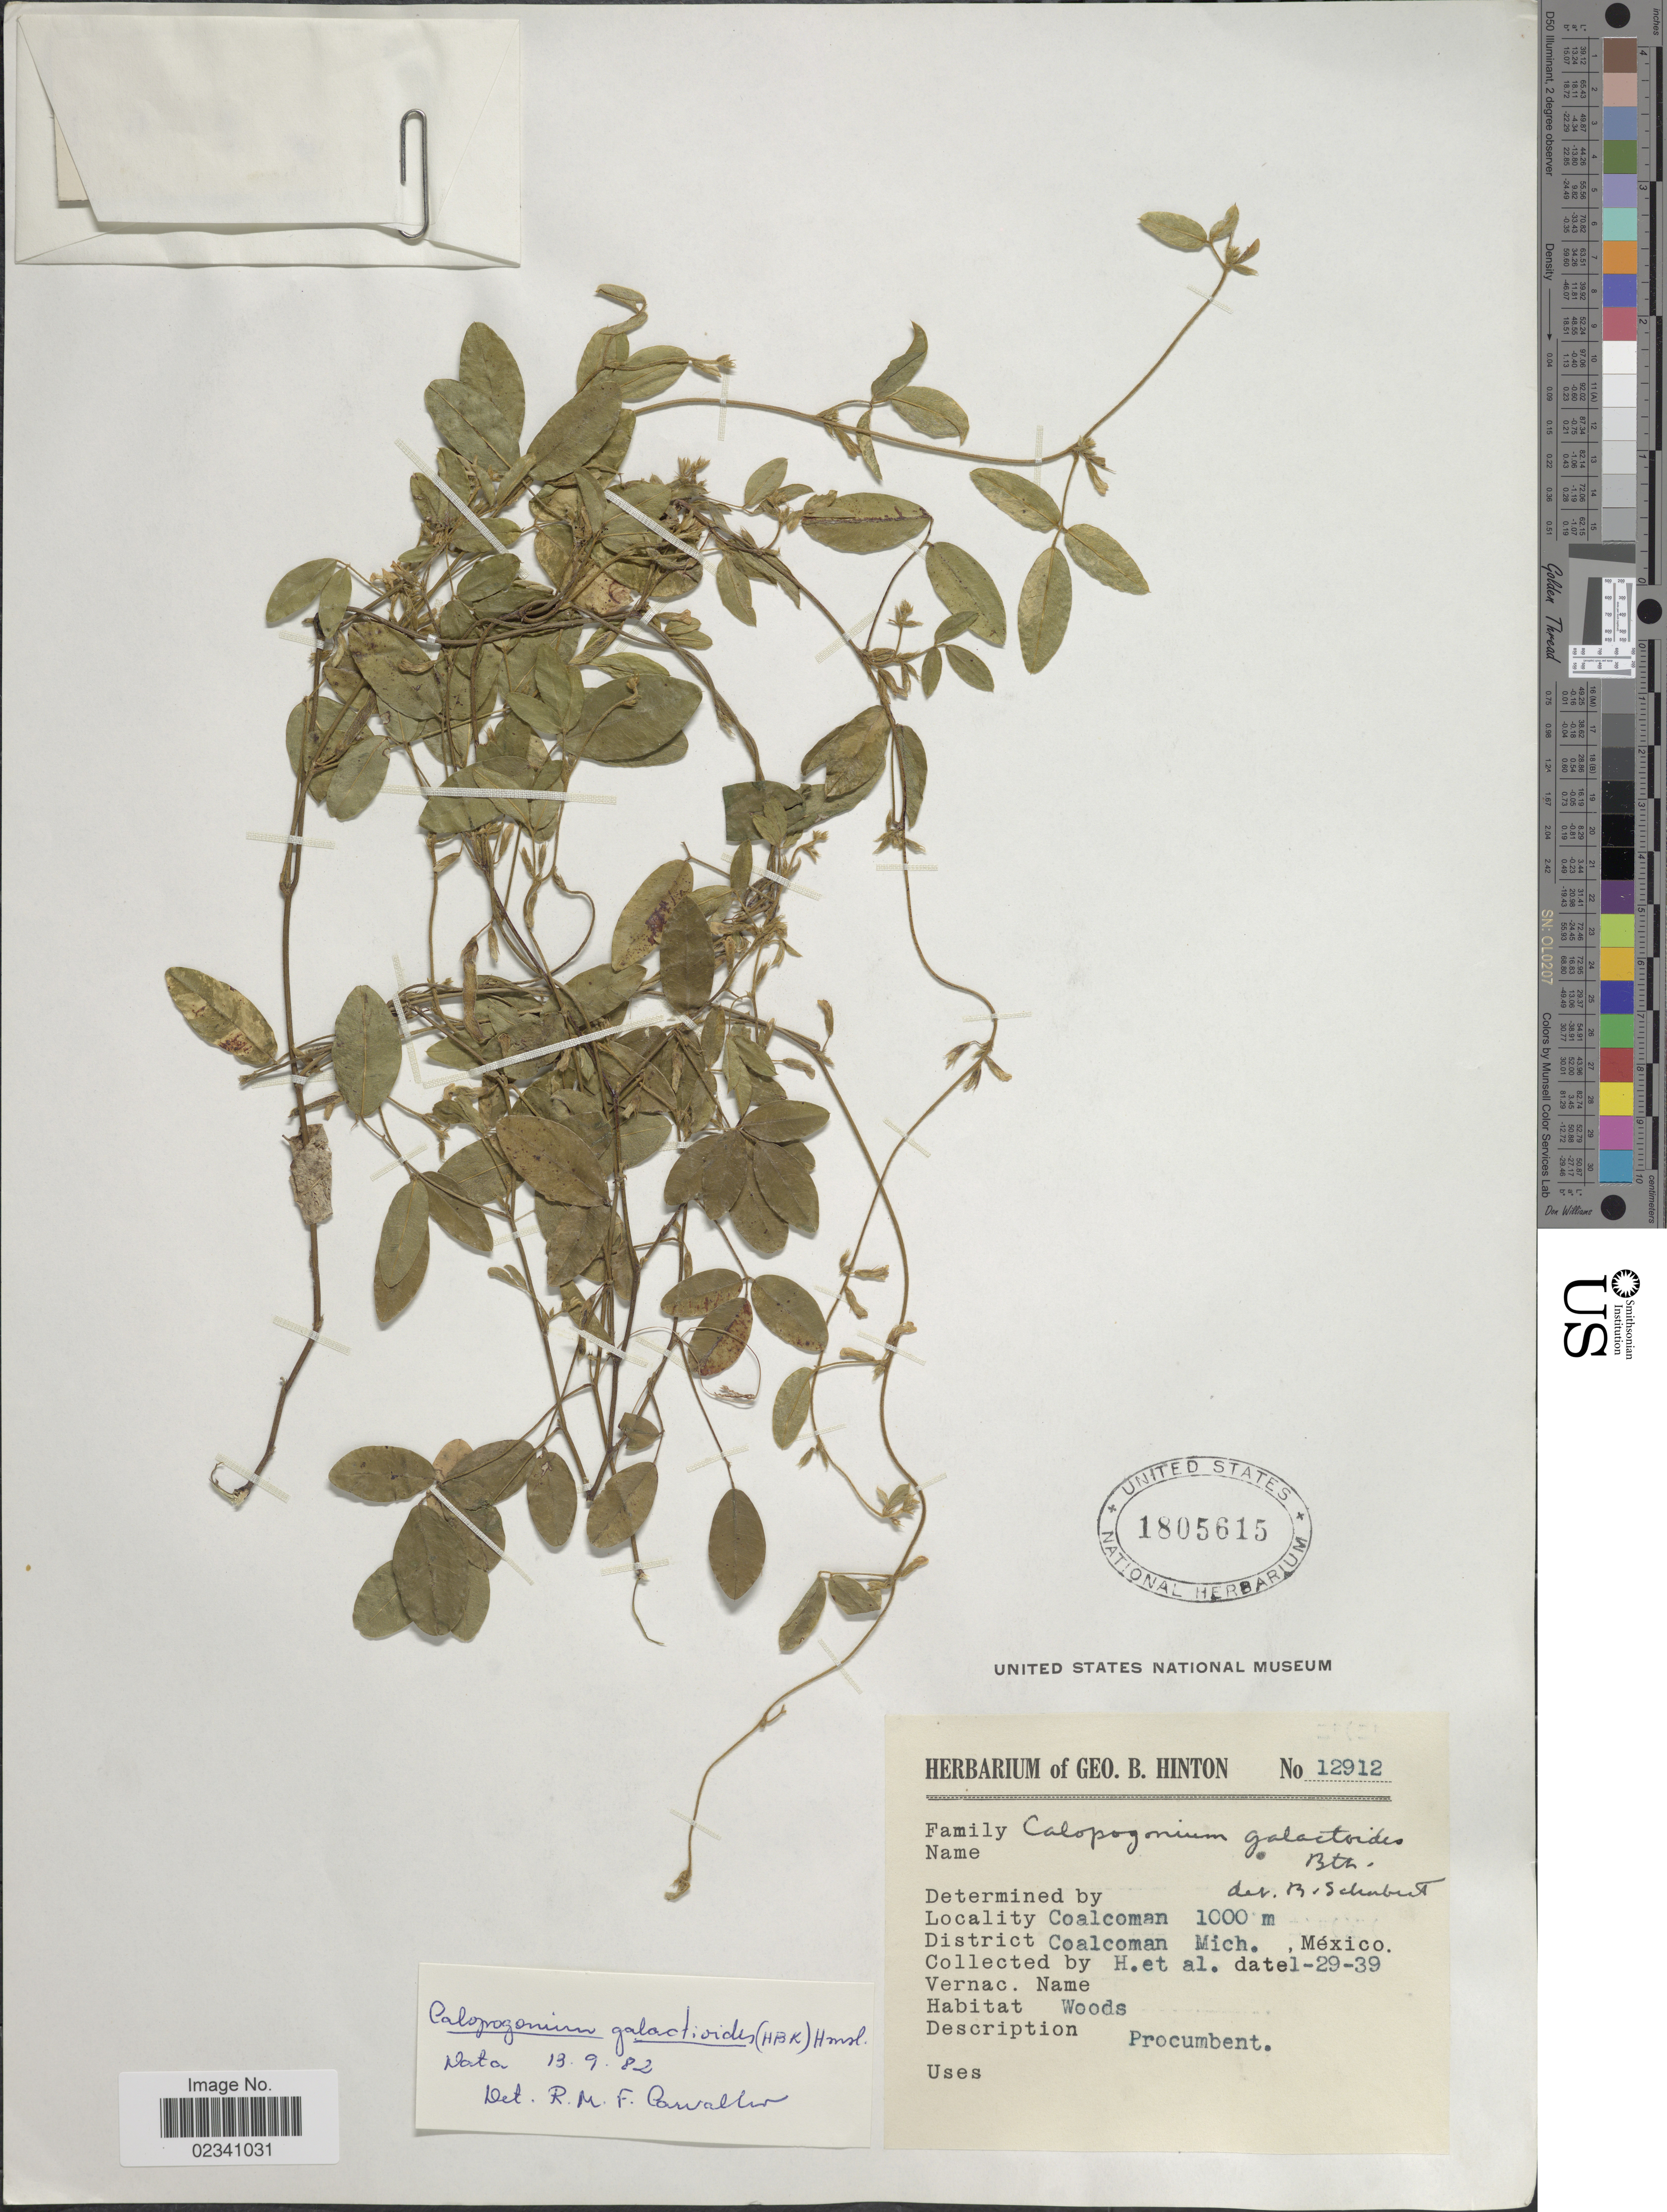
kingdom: Plantae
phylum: Tracheophyta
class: Magnoliopsida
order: Fabales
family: Fabaceae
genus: Calopogonium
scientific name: Calopogonium galactioides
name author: (Kunth) Hemsl.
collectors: G. B. Hinton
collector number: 12921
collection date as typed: Transcribed d/m/y: 29/1/39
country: Mexico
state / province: Michoacán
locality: Coalcoman, Coalman Mich. Mexico.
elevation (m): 1000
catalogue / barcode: US 1805615